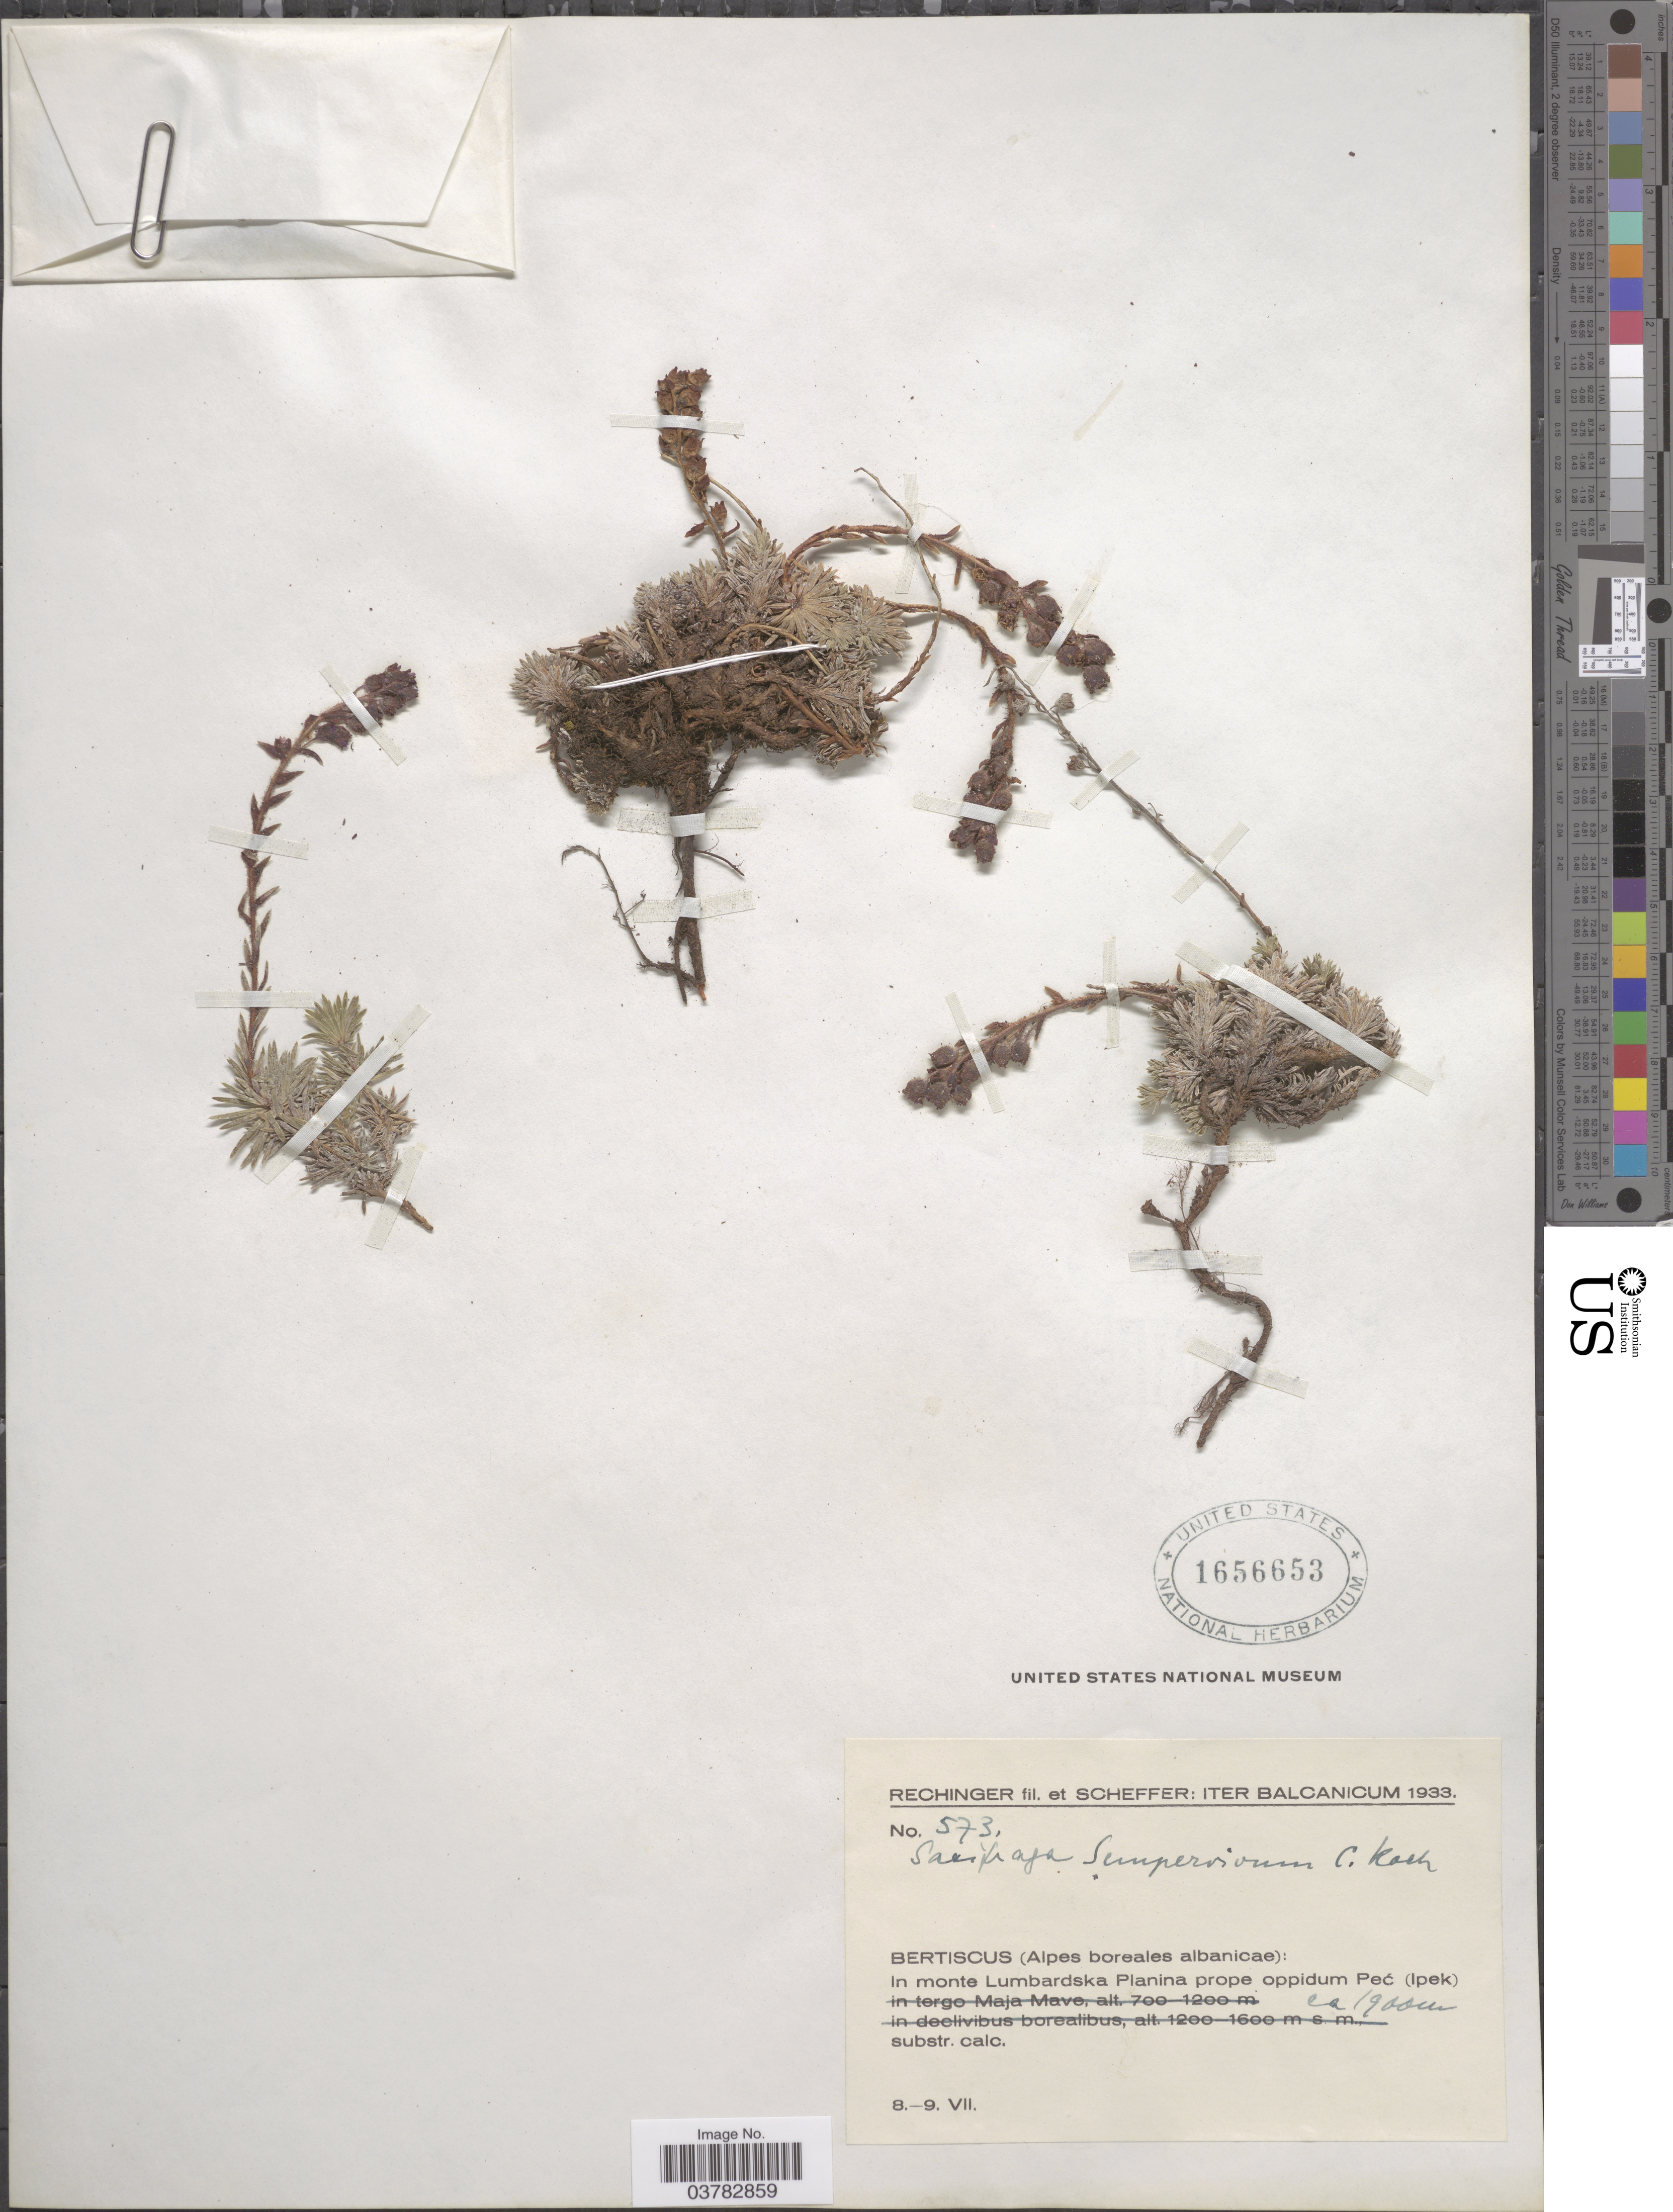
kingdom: Plantae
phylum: Tracheophyta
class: Magnoliopsida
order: Saxifragales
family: Saxifragaceae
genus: Saxifraga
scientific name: Saxifraga sempervivum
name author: K. Koch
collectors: -- Rechinger & Scheffer, --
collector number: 573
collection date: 1933-07-08/1933-07-09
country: Kosovo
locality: Iter Balcanicum 1933. Bertiscus (Alpes boreales albanicae): In monte Lumbardska Planina prope oppidum Peć (Ipek).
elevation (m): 1900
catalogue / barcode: US 1656653